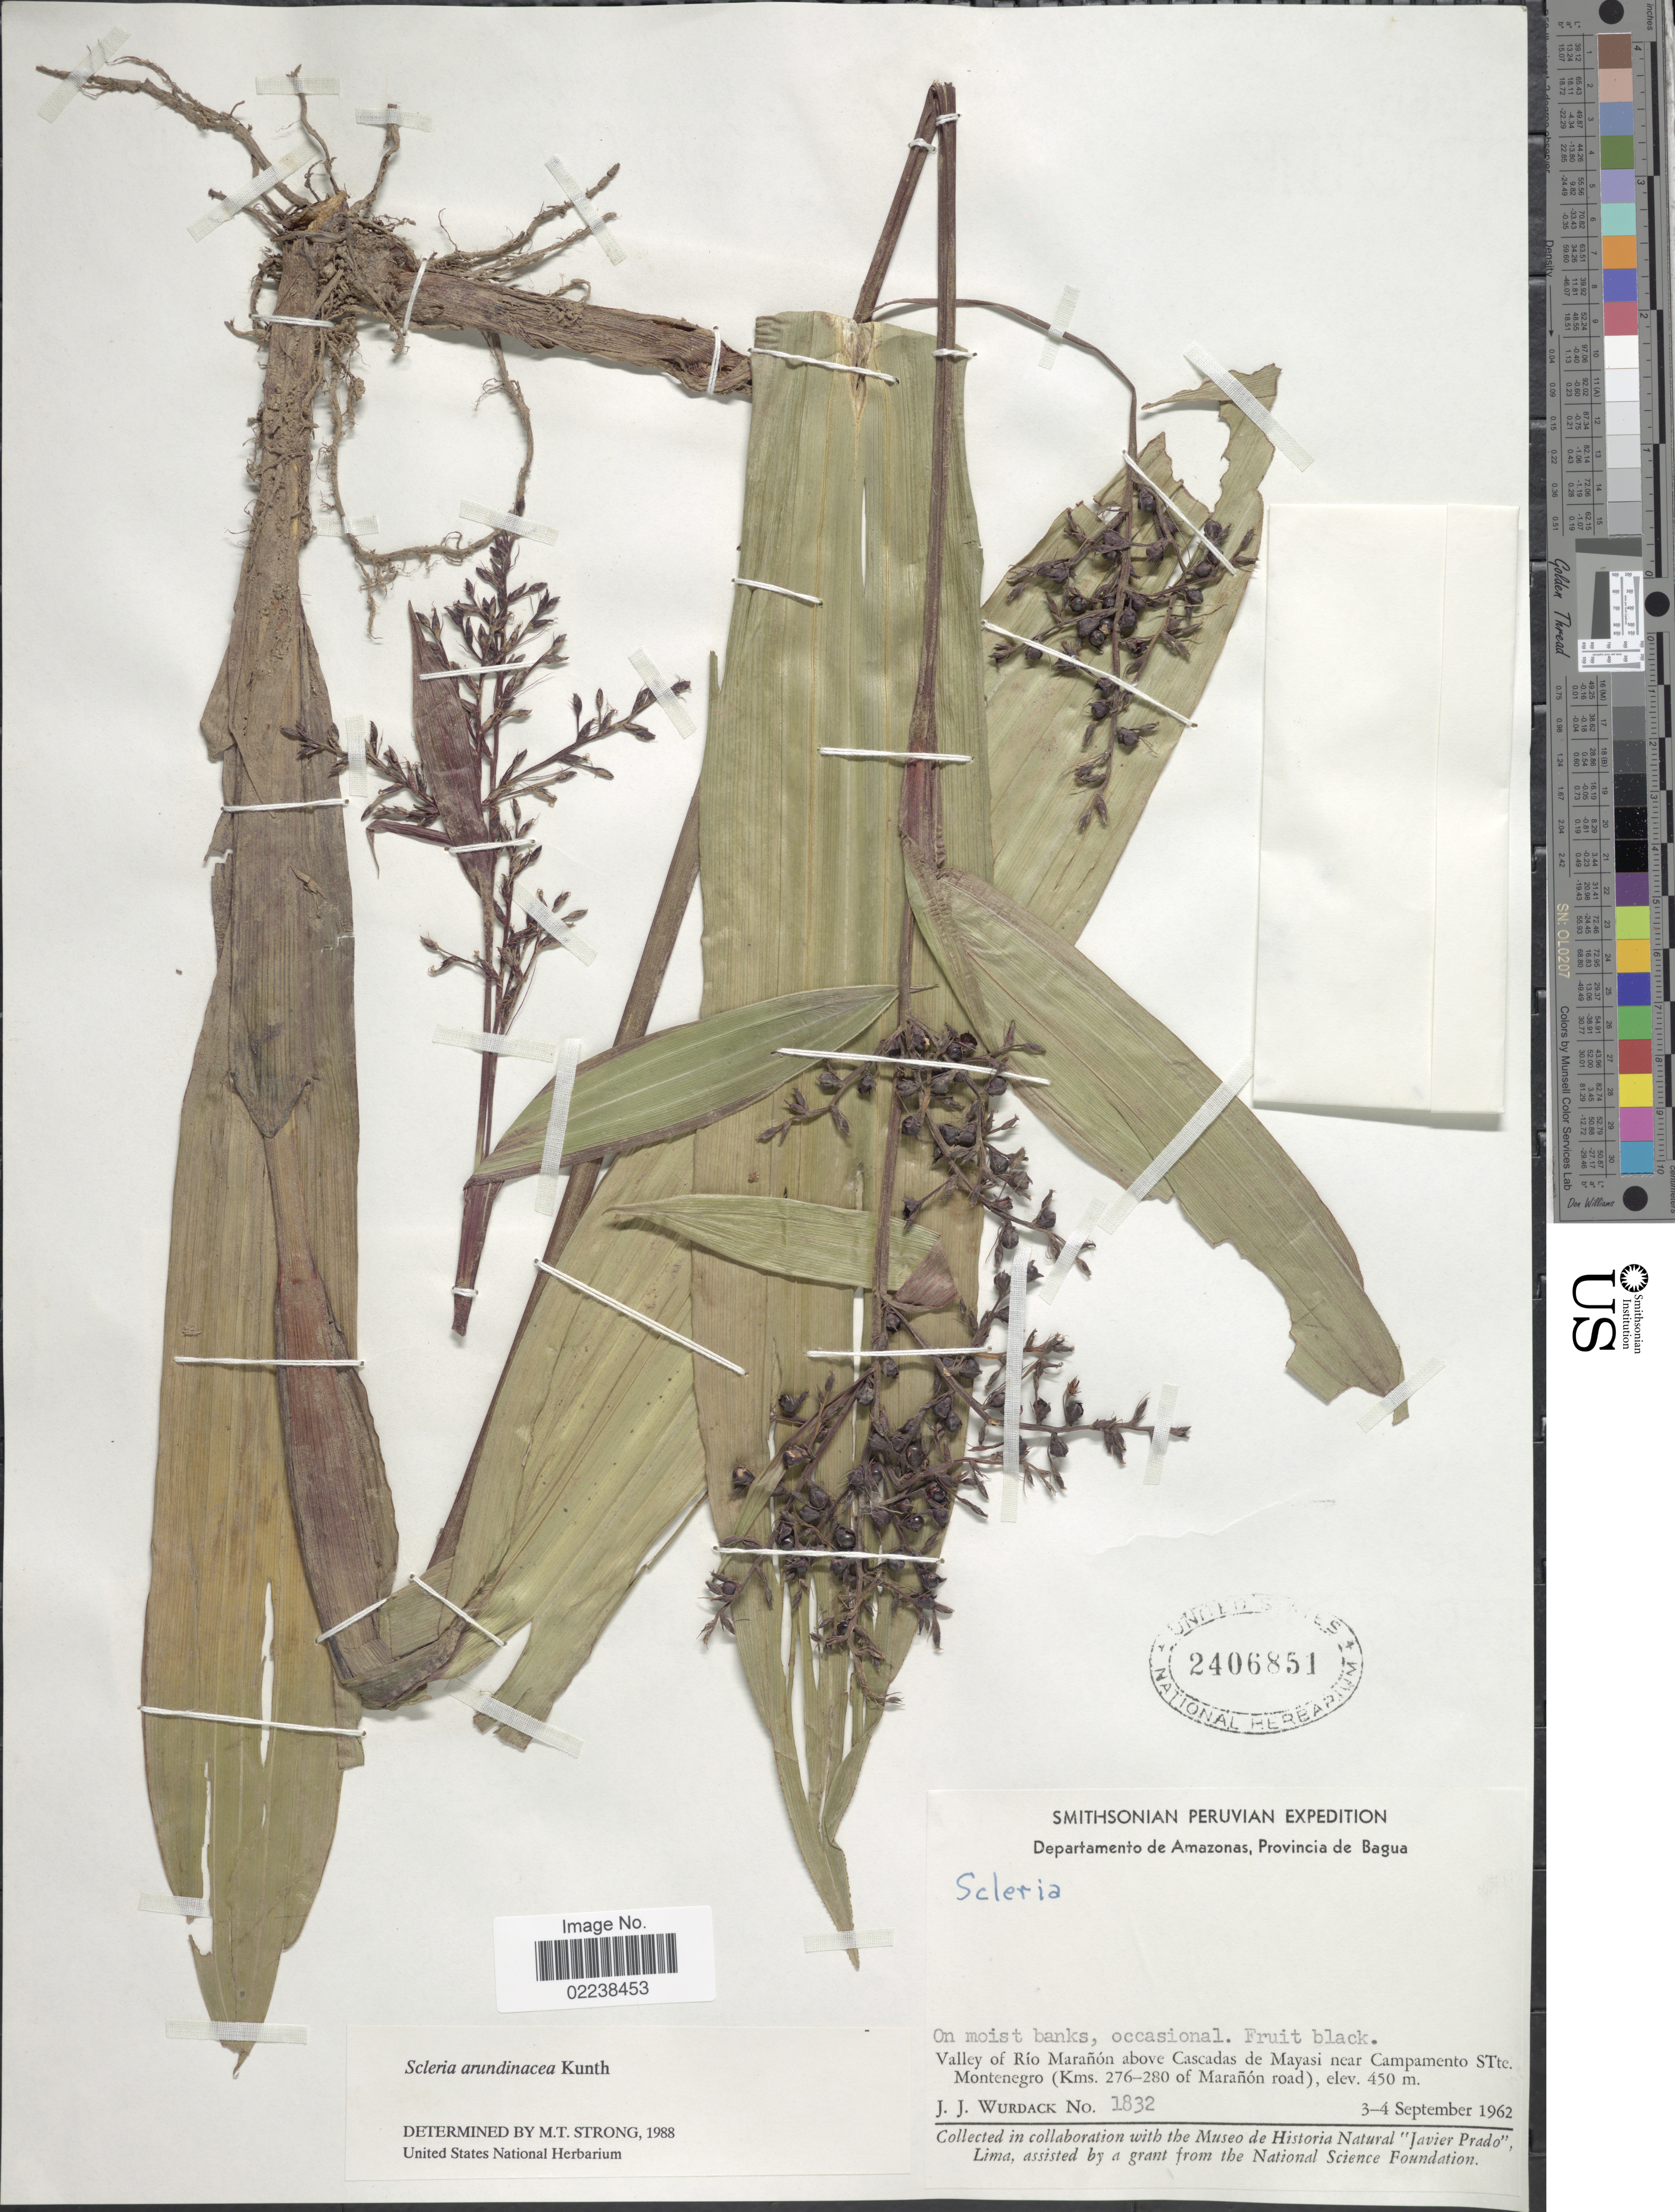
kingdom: Plantae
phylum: Tracheophyta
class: Liliopsida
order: Poales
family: Cyperaceae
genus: Scleria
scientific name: Scleria latifolia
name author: Sw.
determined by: Strong, Mark T., (BOT), Smithsonian Institution - National Museum of Natural History (UNITED STATES)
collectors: J. J. Wurdack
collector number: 1832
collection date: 1962-09-03/1962-09-04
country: Peru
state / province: Amazonas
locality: Departamento de Amazonas, Provincoa de Bagua. On moist banks, occasional. Valley of Rio Maranon above Cascadas de Mayasi near Campamento STte. Montenegro (Kms. 276-280 of Maranon road).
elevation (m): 450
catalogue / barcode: US 2406851